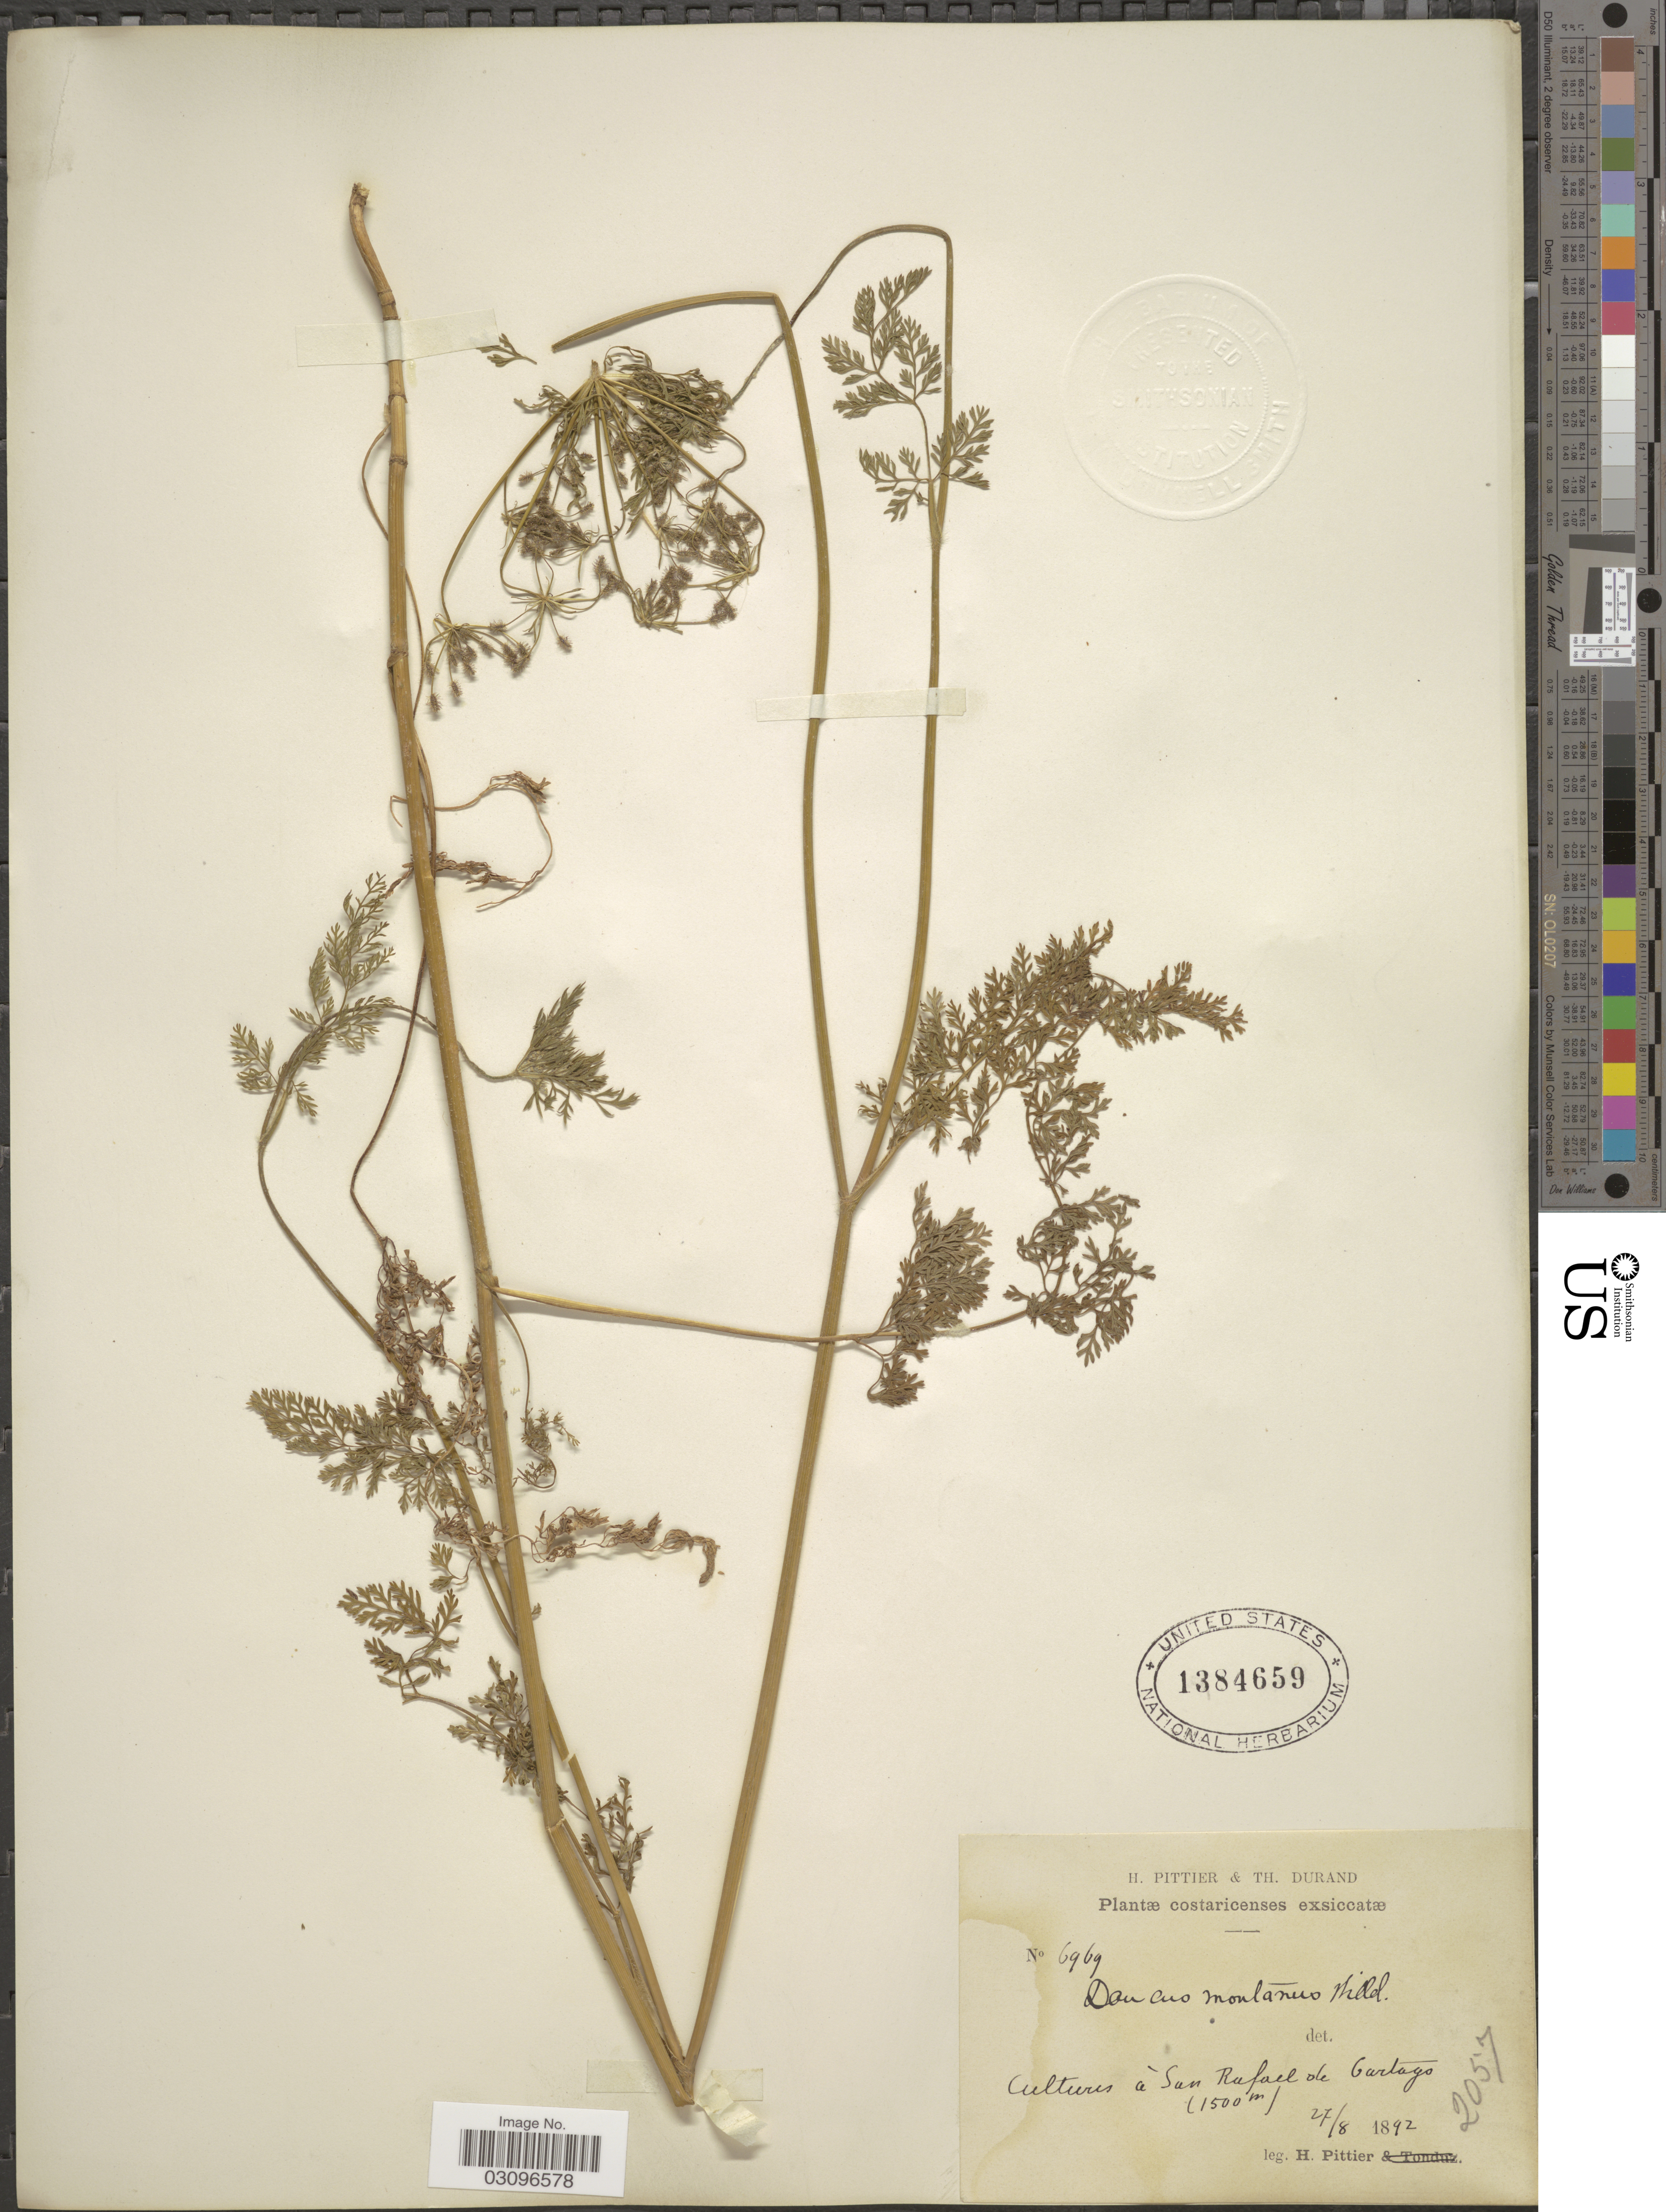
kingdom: Plantae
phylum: Tracheophyta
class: Magnoliopsida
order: Apiales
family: Apiaceae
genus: Daucus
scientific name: Daucus montanus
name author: Humb. & Bonpl. ex Spreng.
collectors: H. F. Pittier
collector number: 6969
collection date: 1892-08-27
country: Costa Rica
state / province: Cartago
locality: Cultures á San Rafael de Cartago.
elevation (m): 1500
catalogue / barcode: US 1384659